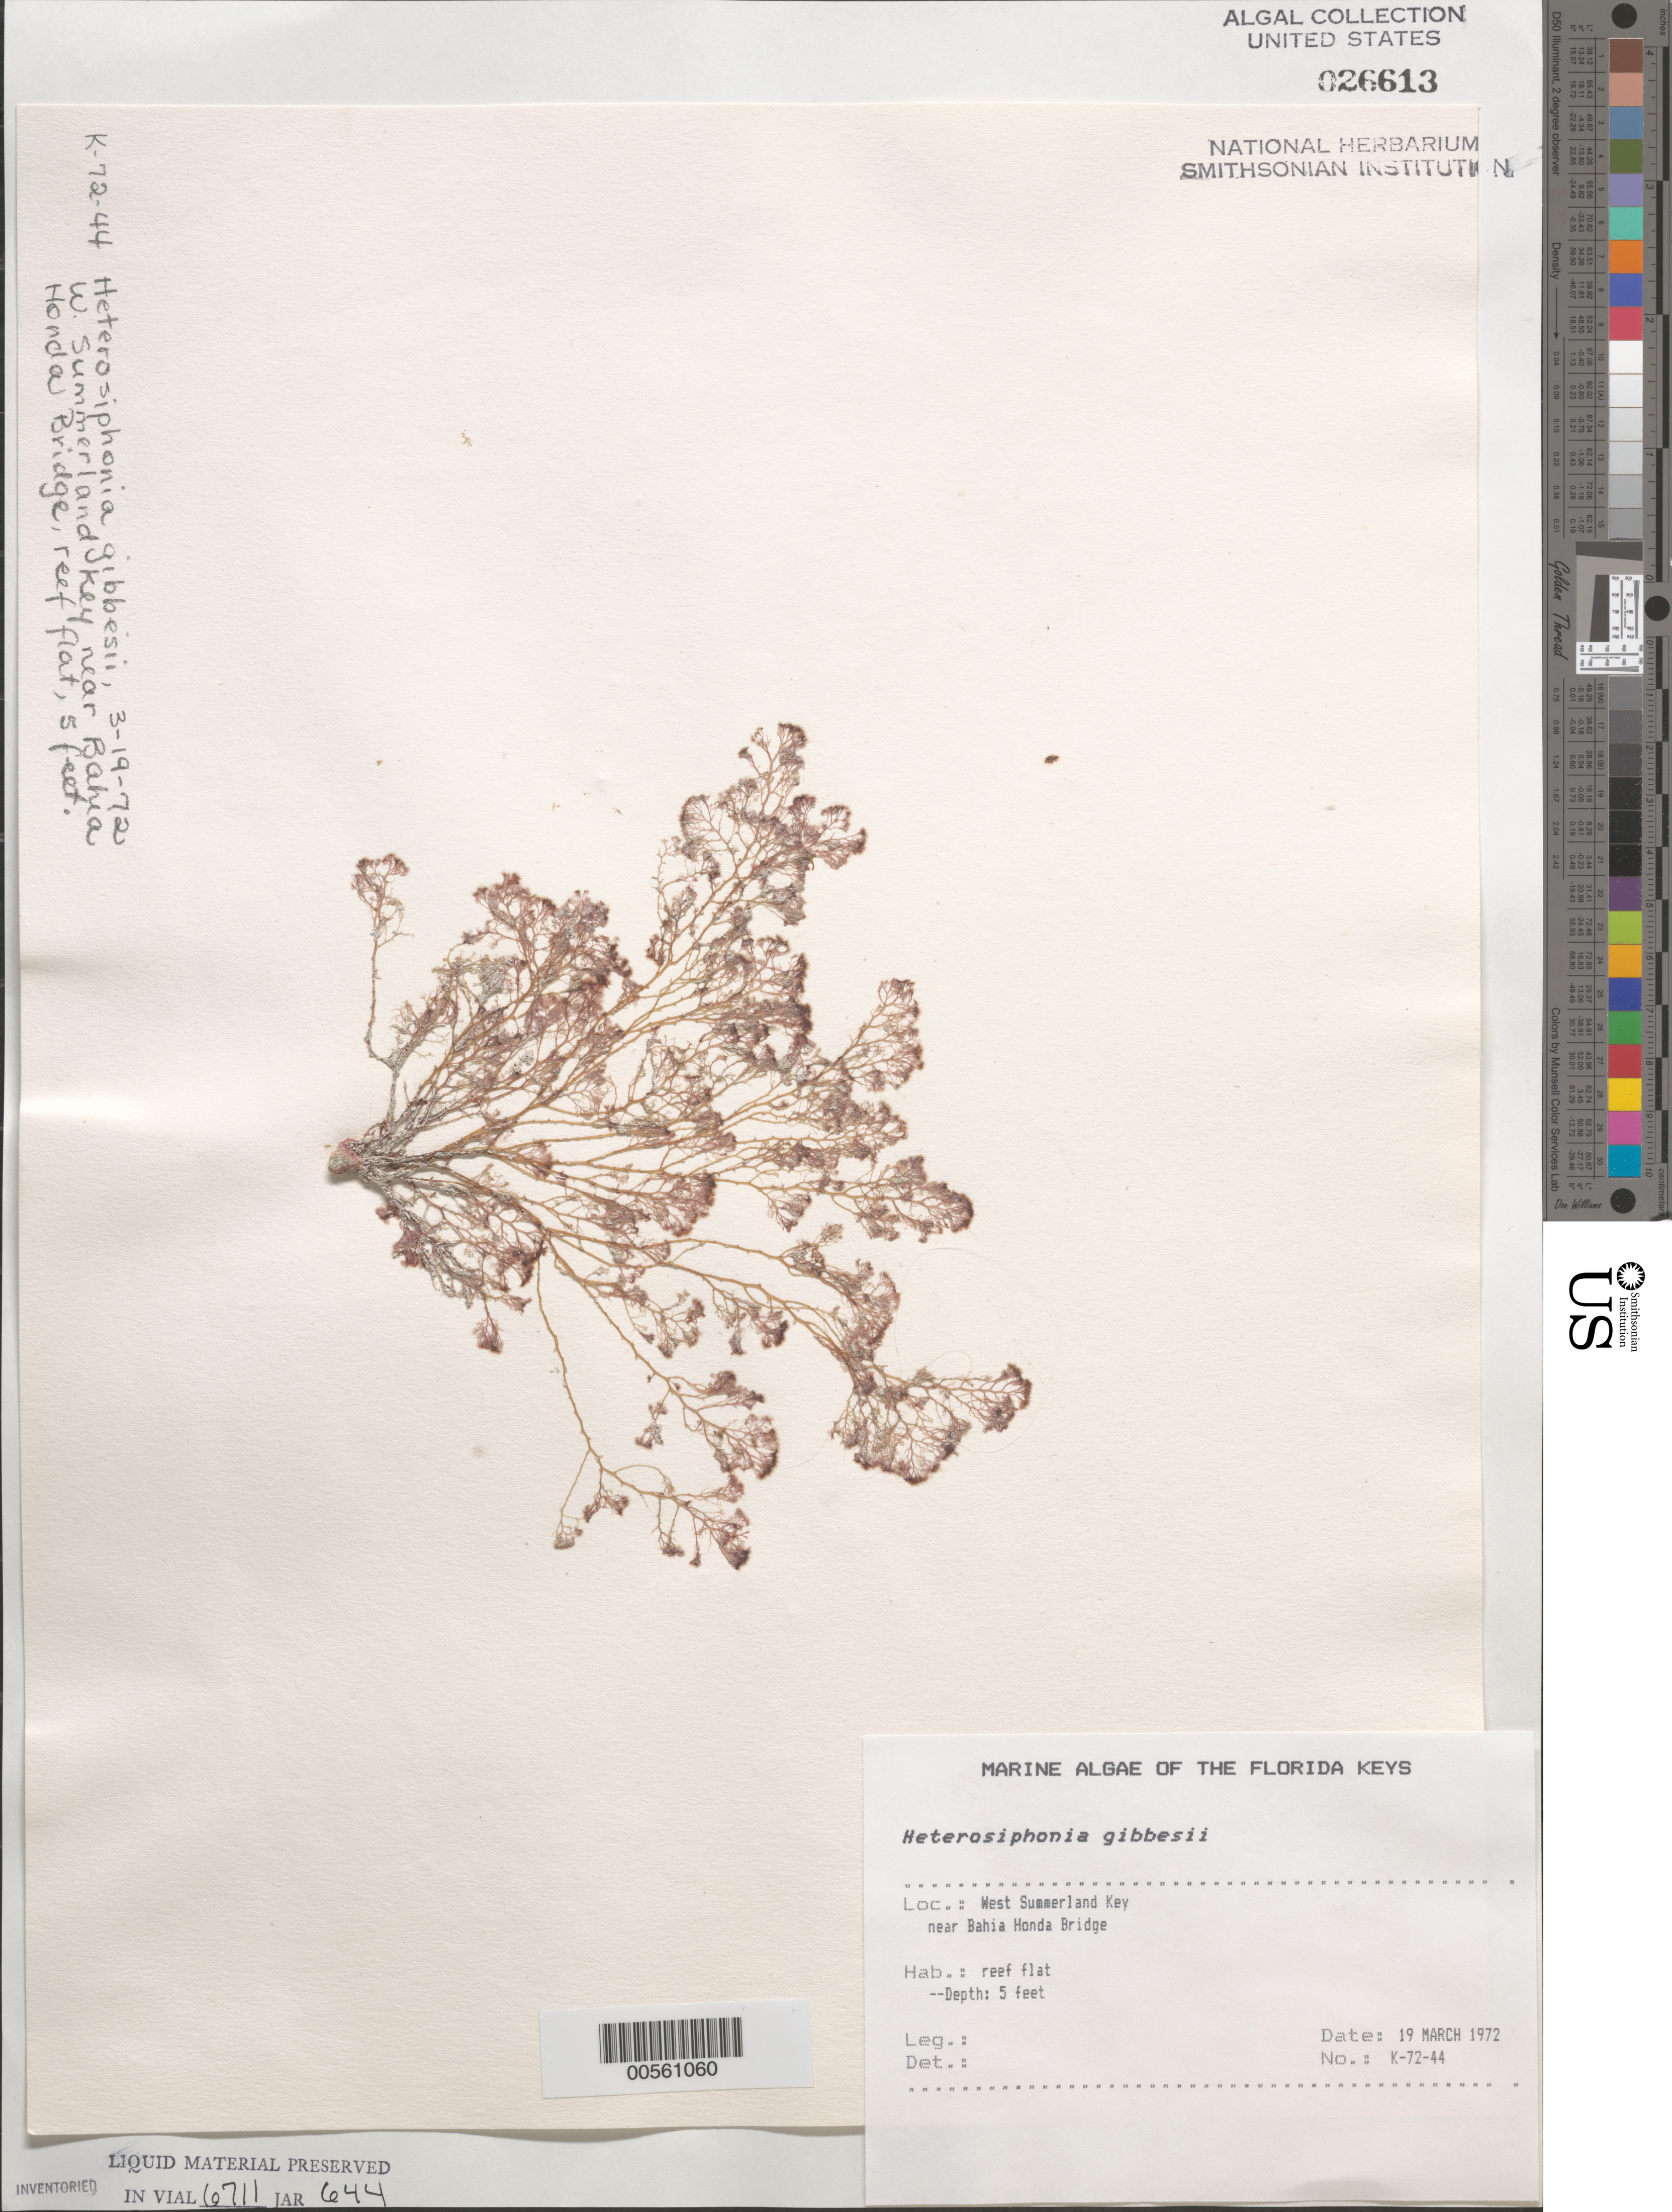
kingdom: Plantae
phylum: Rhodophyta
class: Florideophyceae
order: Ceramiales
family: Dasyaceae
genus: Heterosiphonia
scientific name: Heterosiphonia gibbesii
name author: (Harv.)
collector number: K-72-44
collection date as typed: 19 Mar 1972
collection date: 1972-03-19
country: United States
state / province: Florida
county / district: Monroe County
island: West Summerland Key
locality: Near Bahia Honda Bridge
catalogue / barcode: US 26613